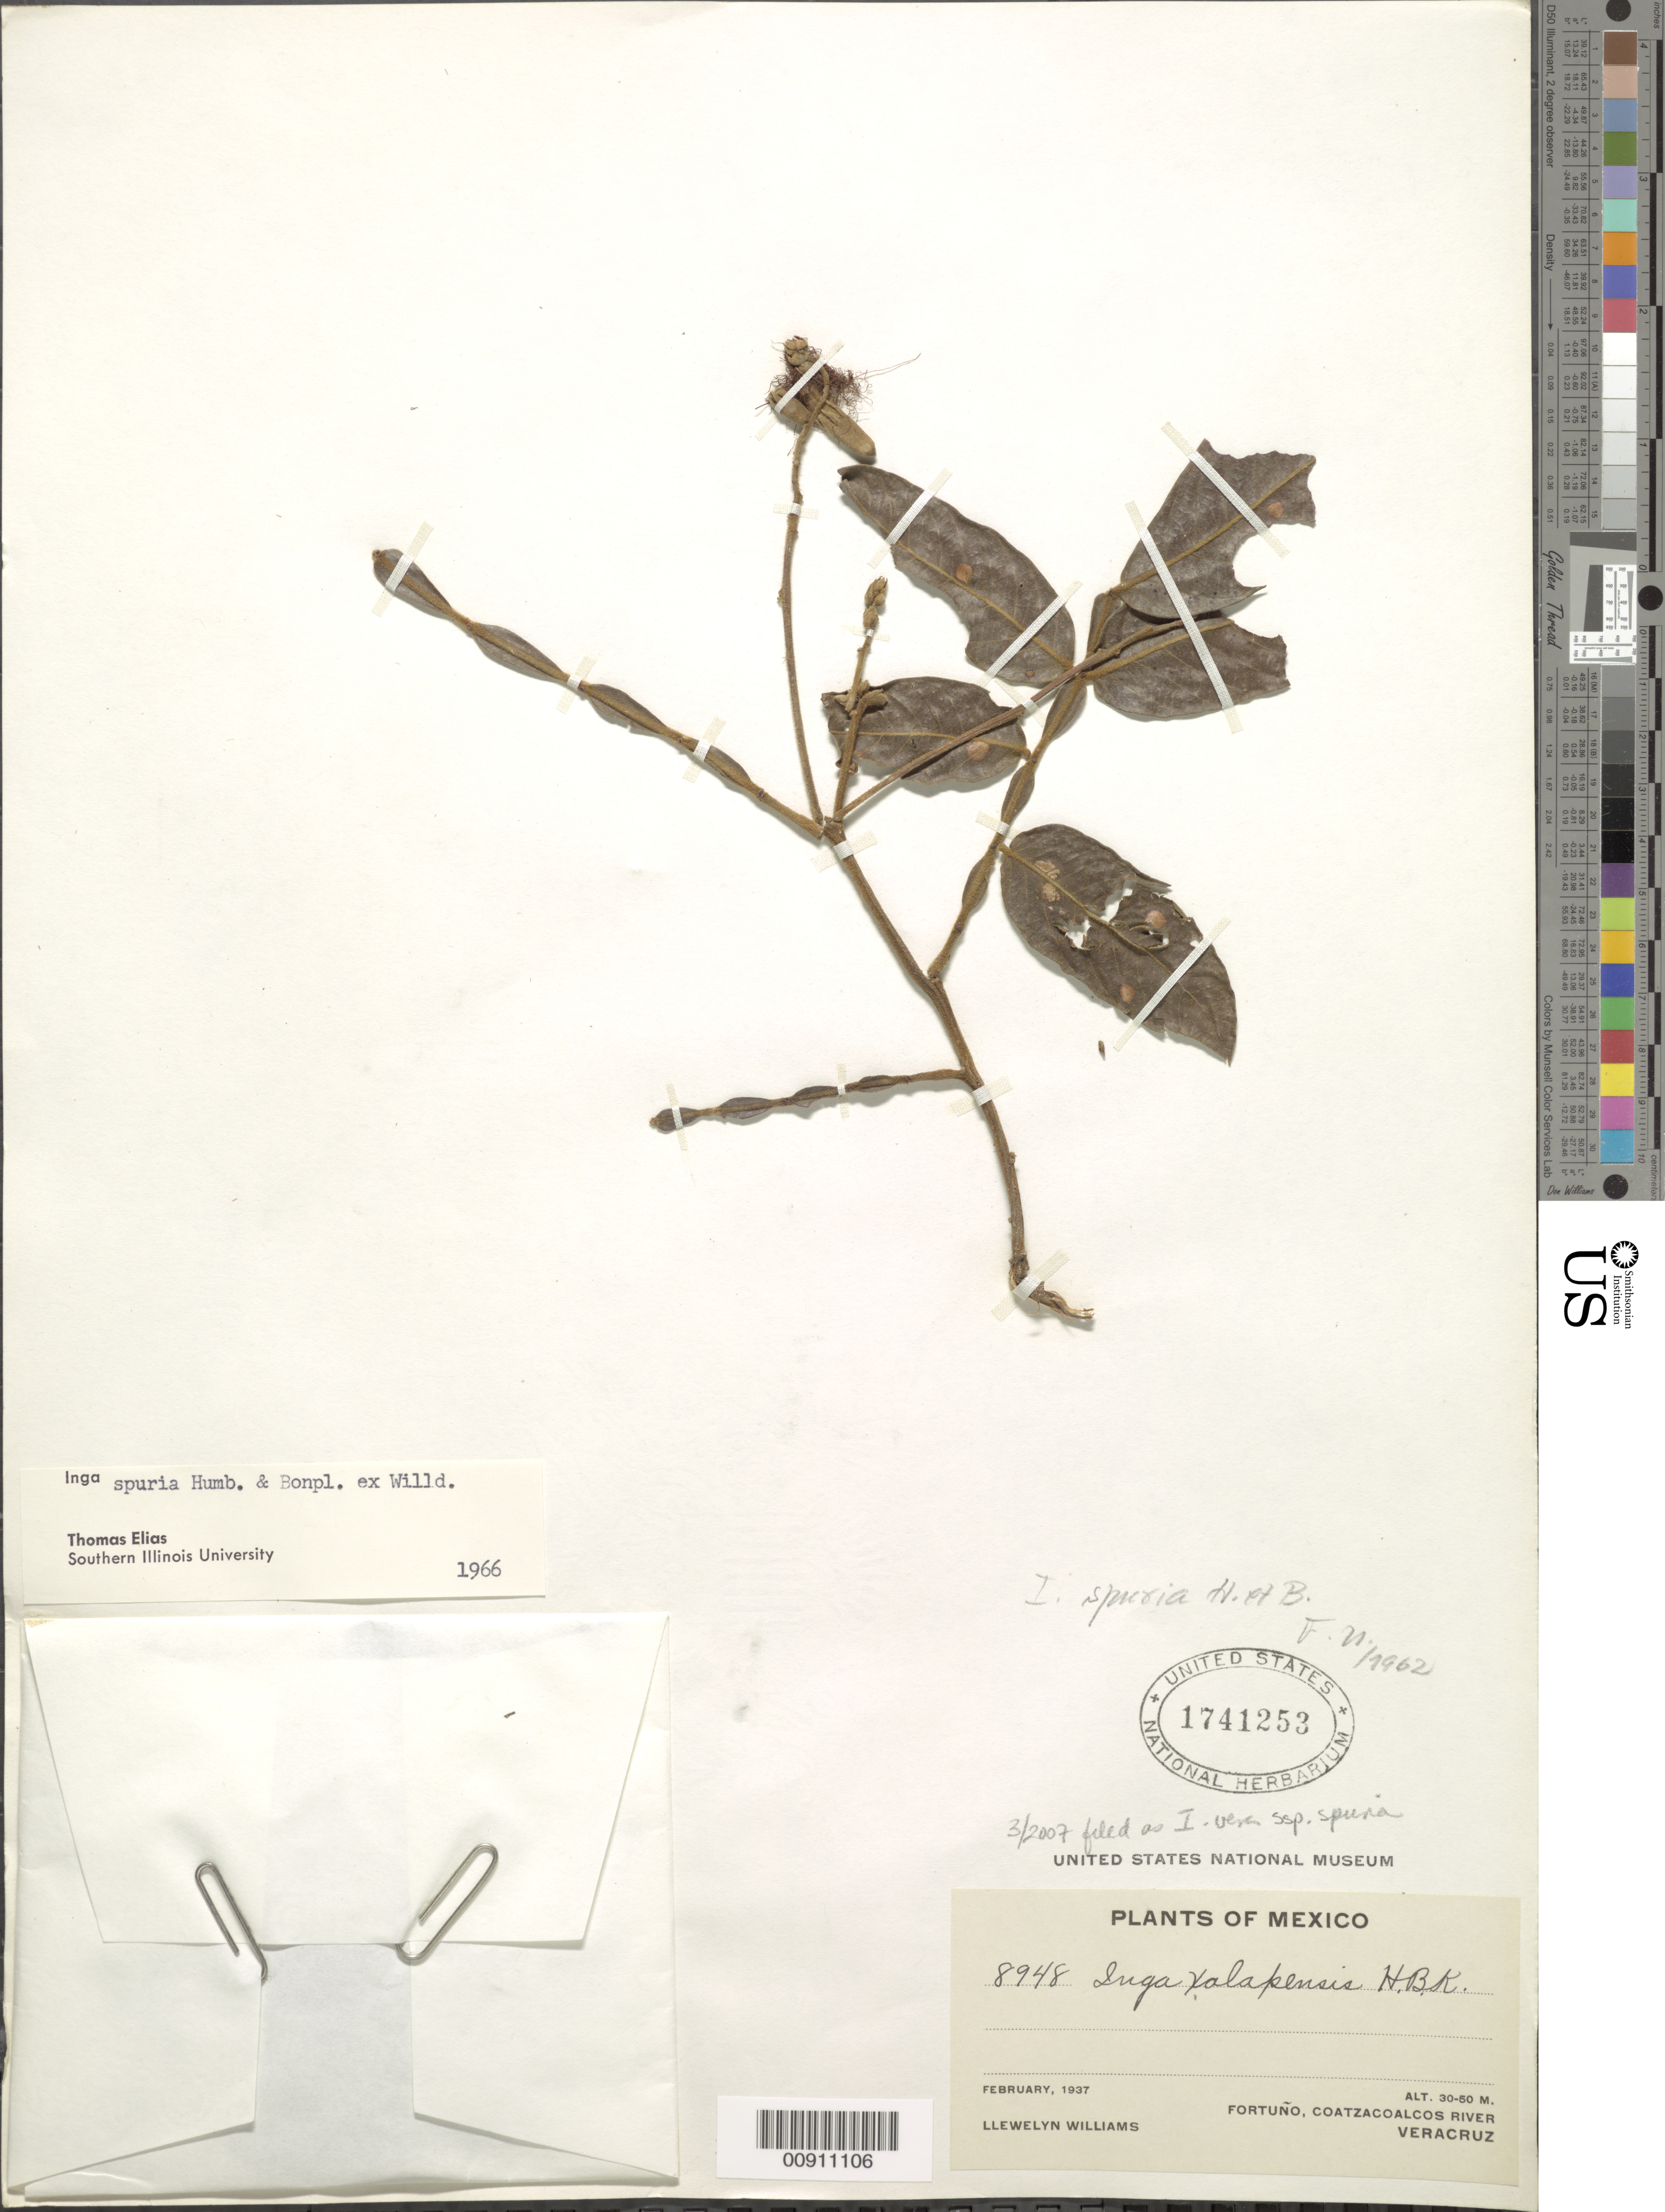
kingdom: Plantae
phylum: Tracheophyta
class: Magnoliopsida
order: Fabales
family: Fabaceae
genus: Inga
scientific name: Inga xalapensis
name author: Benth.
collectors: L. Williams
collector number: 8948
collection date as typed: Feb 1937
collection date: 1937-02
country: Mexico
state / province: Veracruz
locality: Fortuño, Coatzacoalcos River, Veracruz.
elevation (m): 50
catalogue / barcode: US 1741253